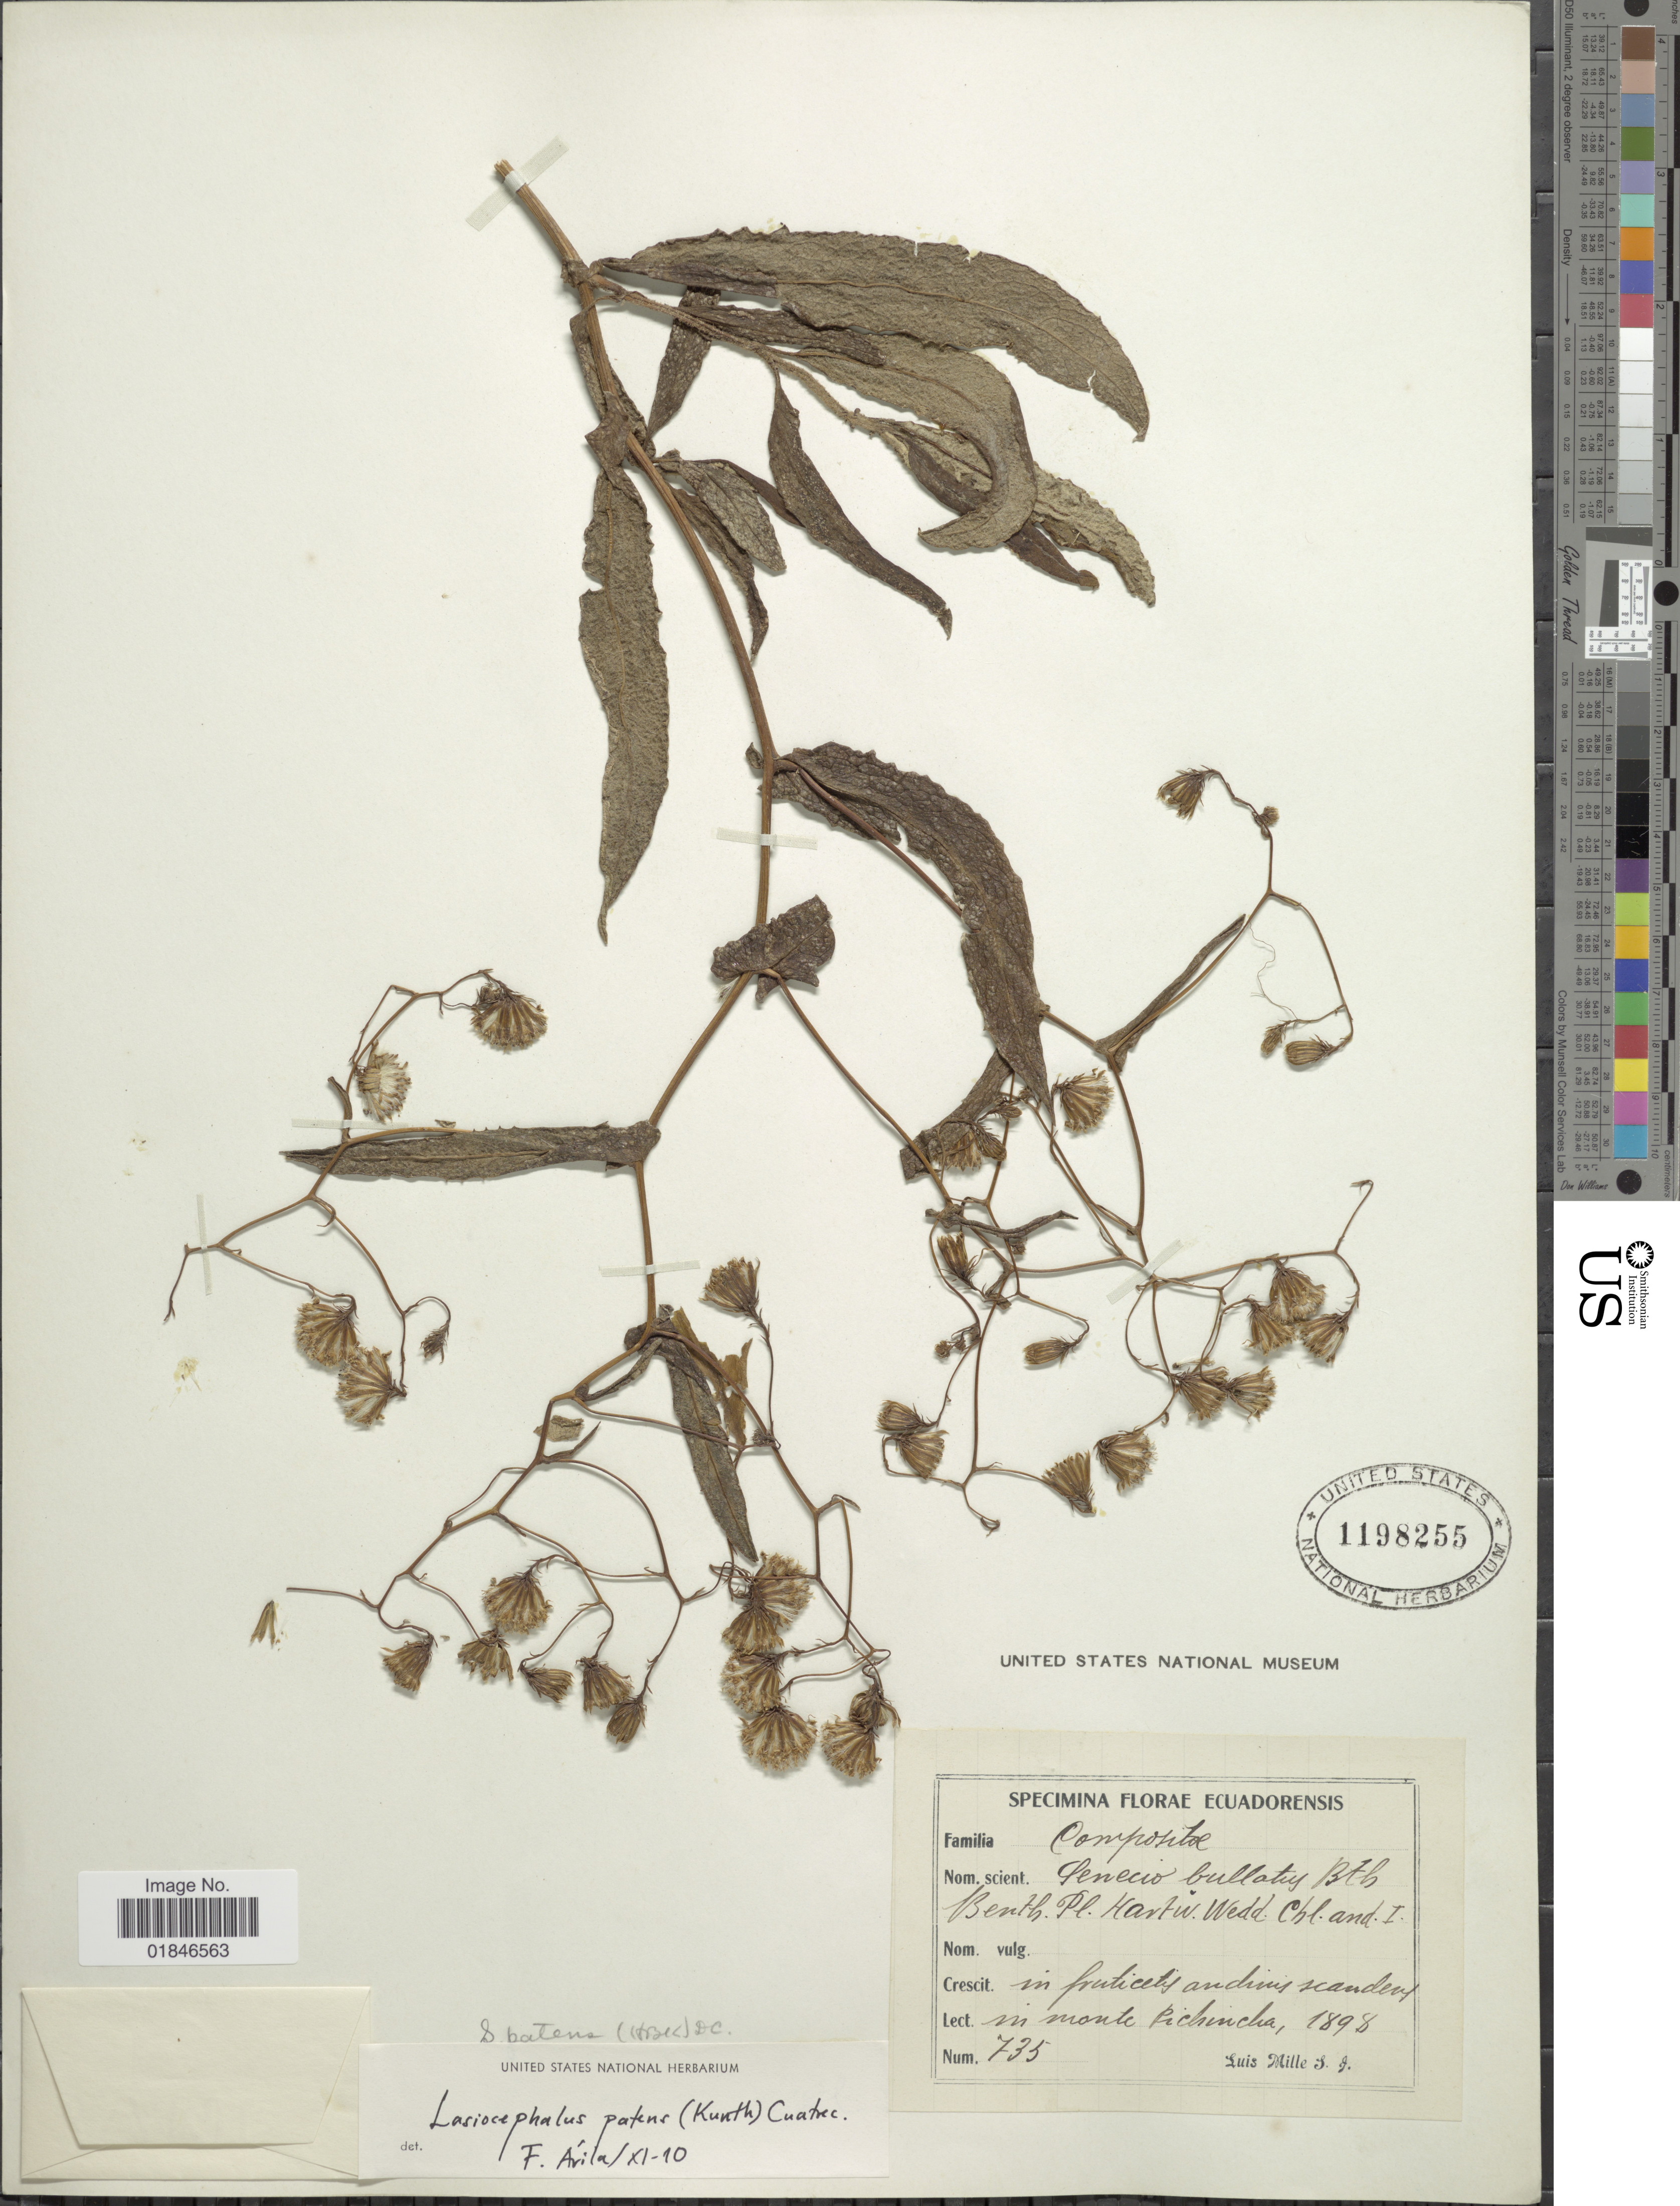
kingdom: Plantae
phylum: Tracheophyta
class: Magnoliopsida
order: Asterales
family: Asteraceae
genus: Senecio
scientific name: Senecio patens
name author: (Kunth) DC.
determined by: Salomon, Luciana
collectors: L. Mille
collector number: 735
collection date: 1898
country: Ecuador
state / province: Pichincha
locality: In monte Pichincha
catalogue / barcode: US 1198255